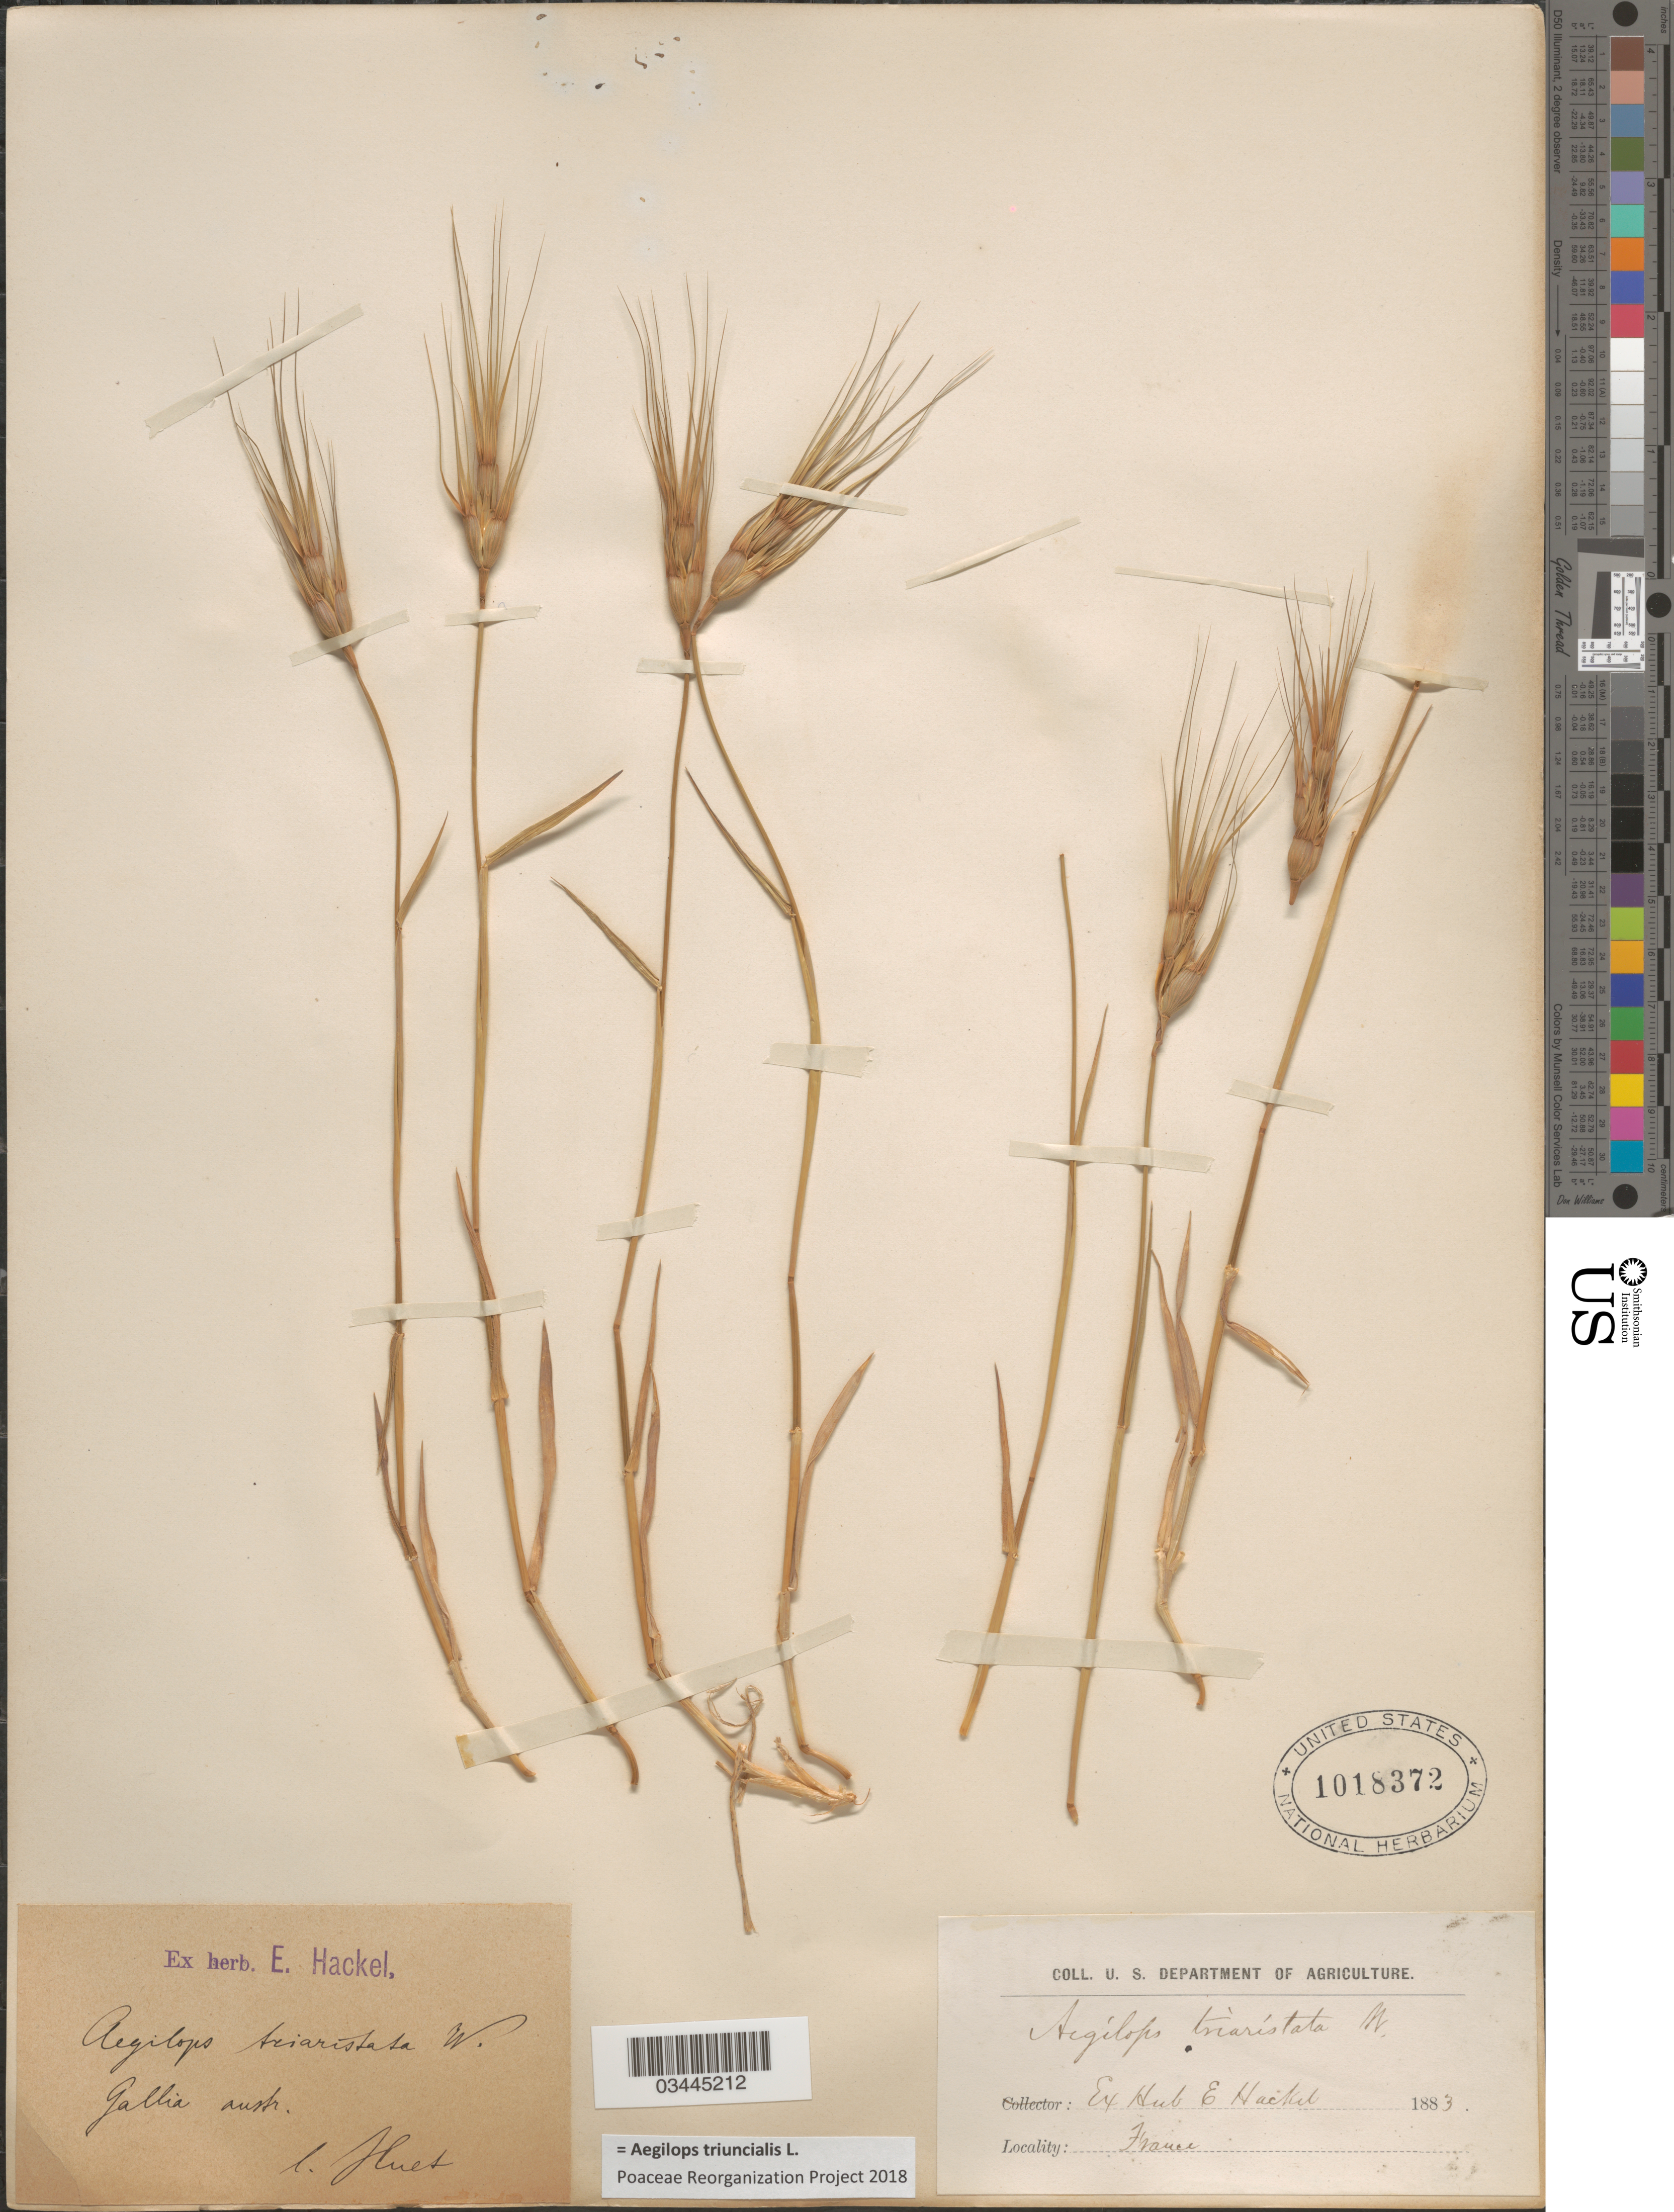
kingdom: Plantae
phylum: Tracheophyta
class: Liliopsida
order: Poales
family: Poaceae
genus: Aegilops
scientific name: Aegilops triuncialis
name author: L.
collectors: -. Huet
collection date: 1883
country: France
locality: Gallia austr.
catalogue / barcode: US 1018372